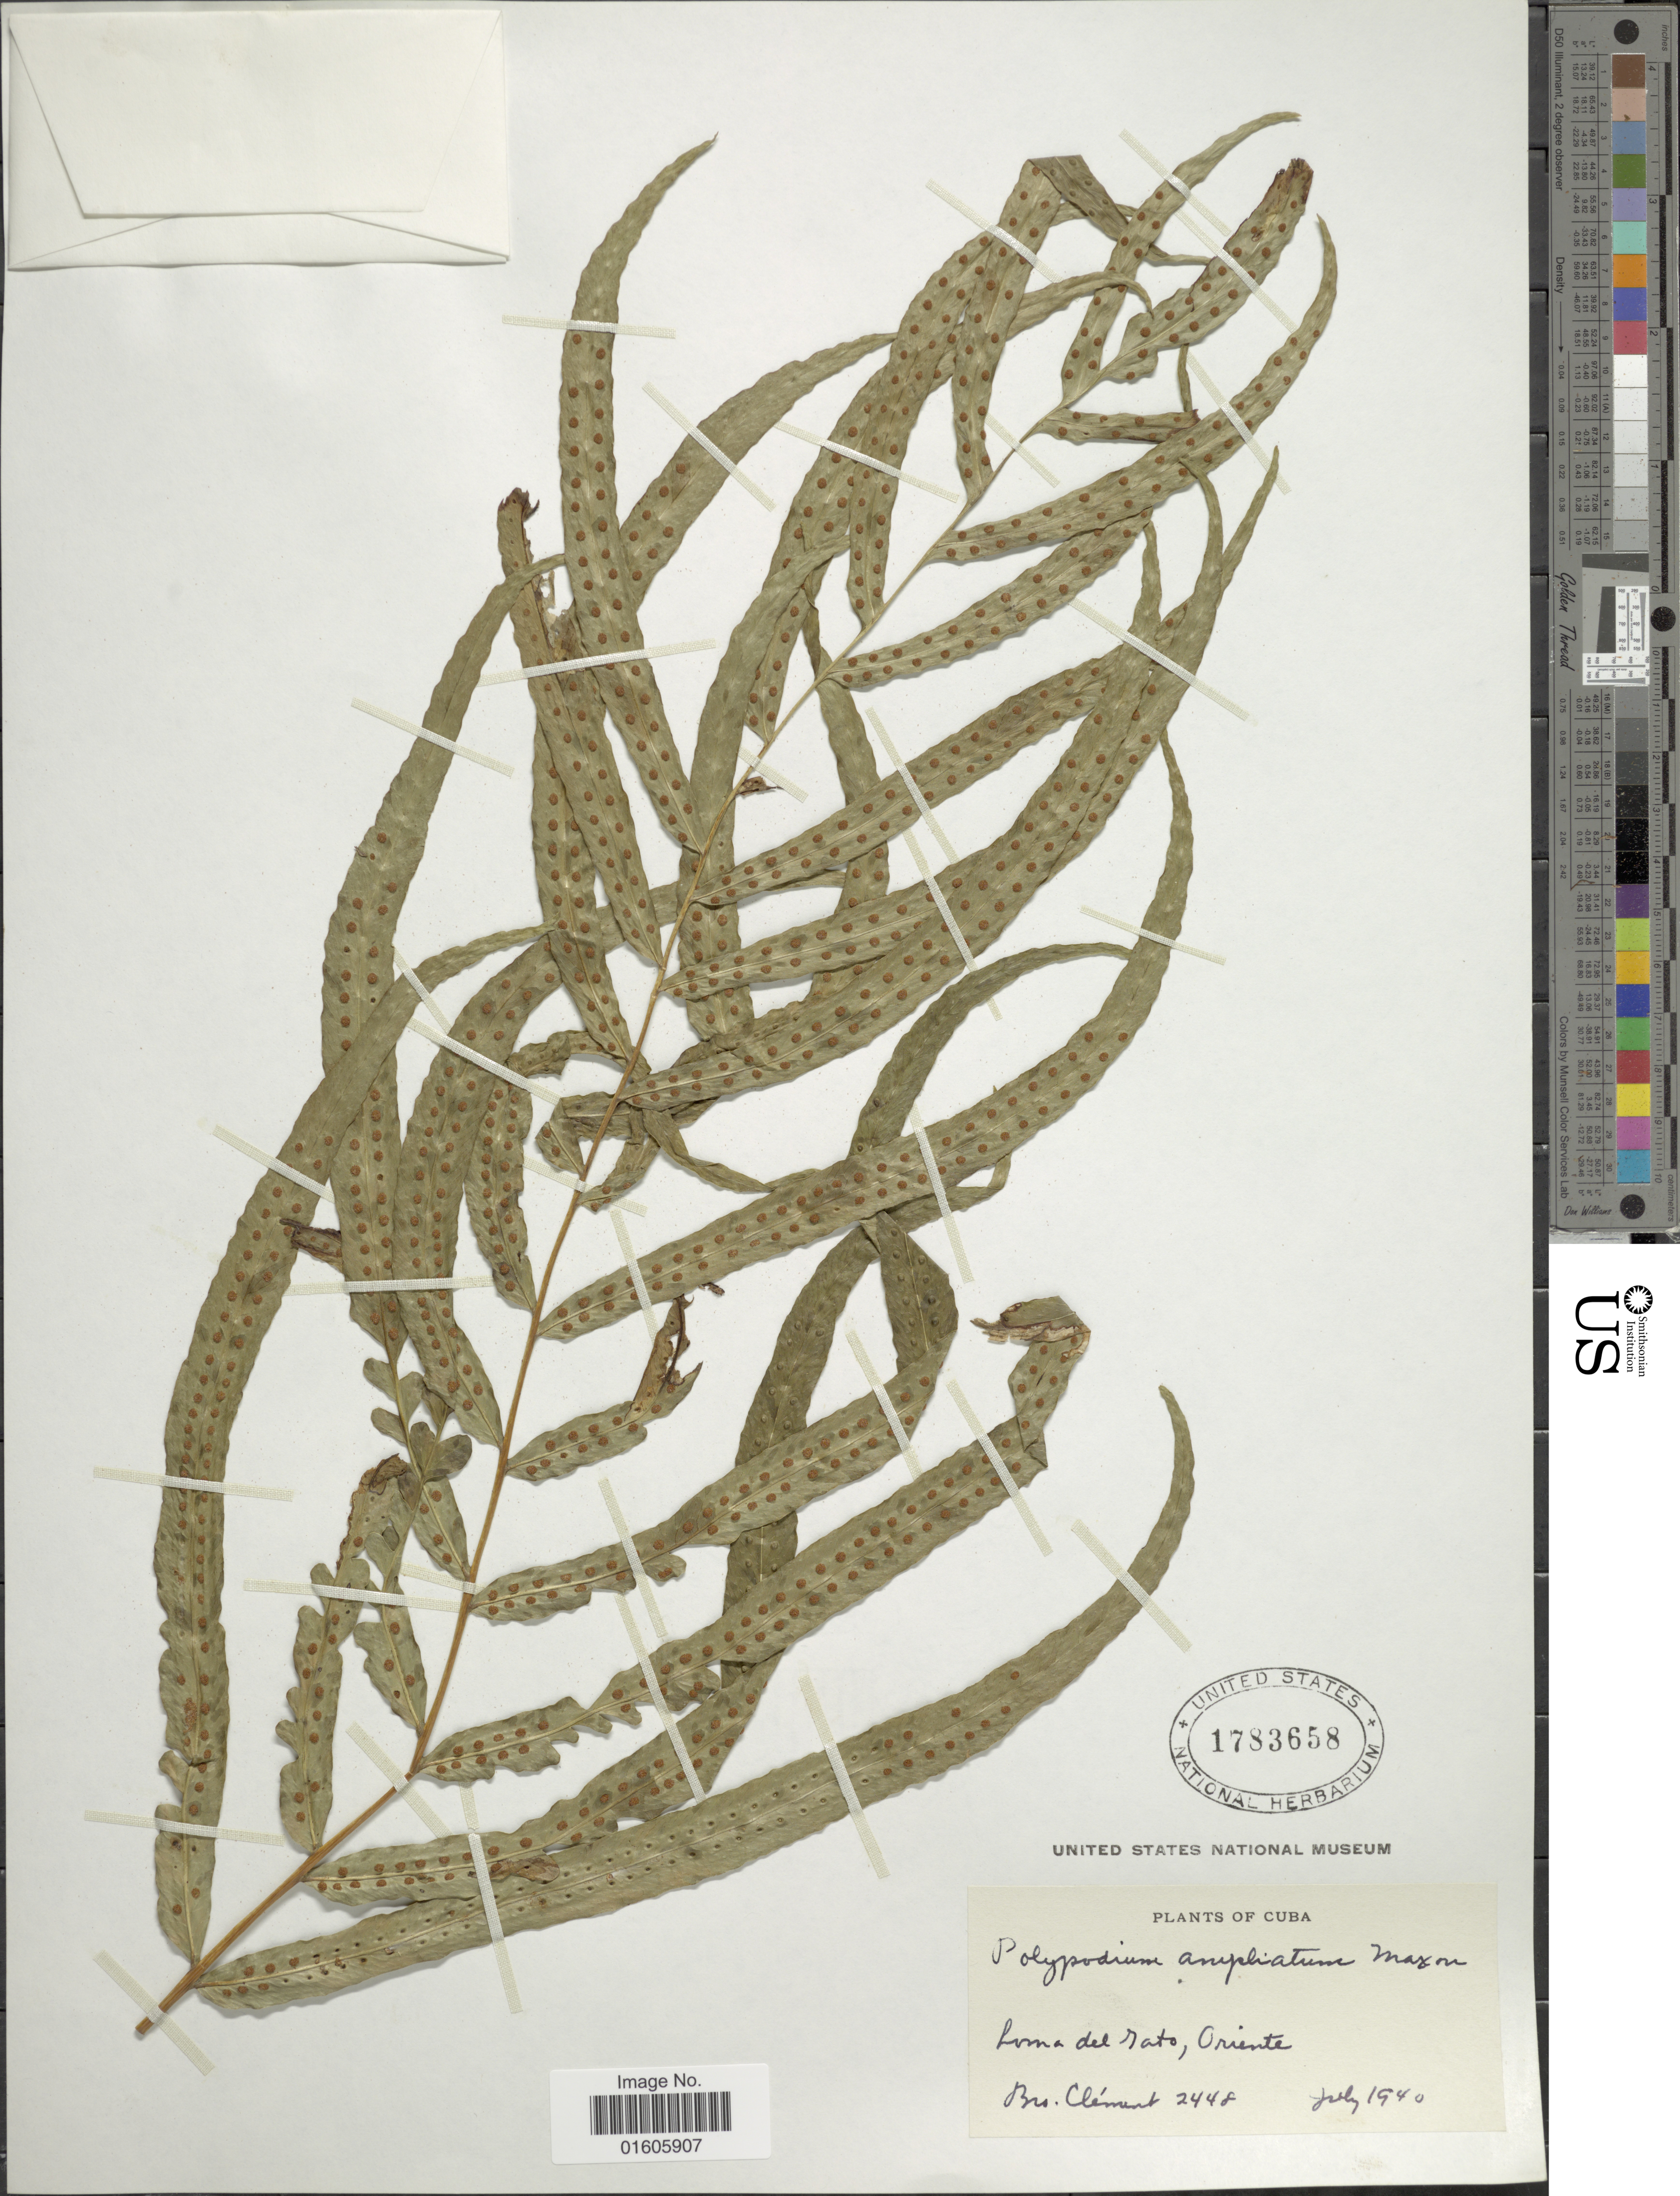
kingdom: Plantae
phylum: Tracheophyta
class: Polypodiopsida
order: Polypodiales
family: Polypodiaceae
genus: Serpocaulon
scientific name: Serpocaulon triseriale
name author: (Sw.) A.R. Sm.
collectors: Bro. Clemente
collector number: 2448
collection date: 1940-07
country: Cuba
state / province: Oriente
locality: Loma del Gato, Oriente.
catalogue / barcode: US 1783658